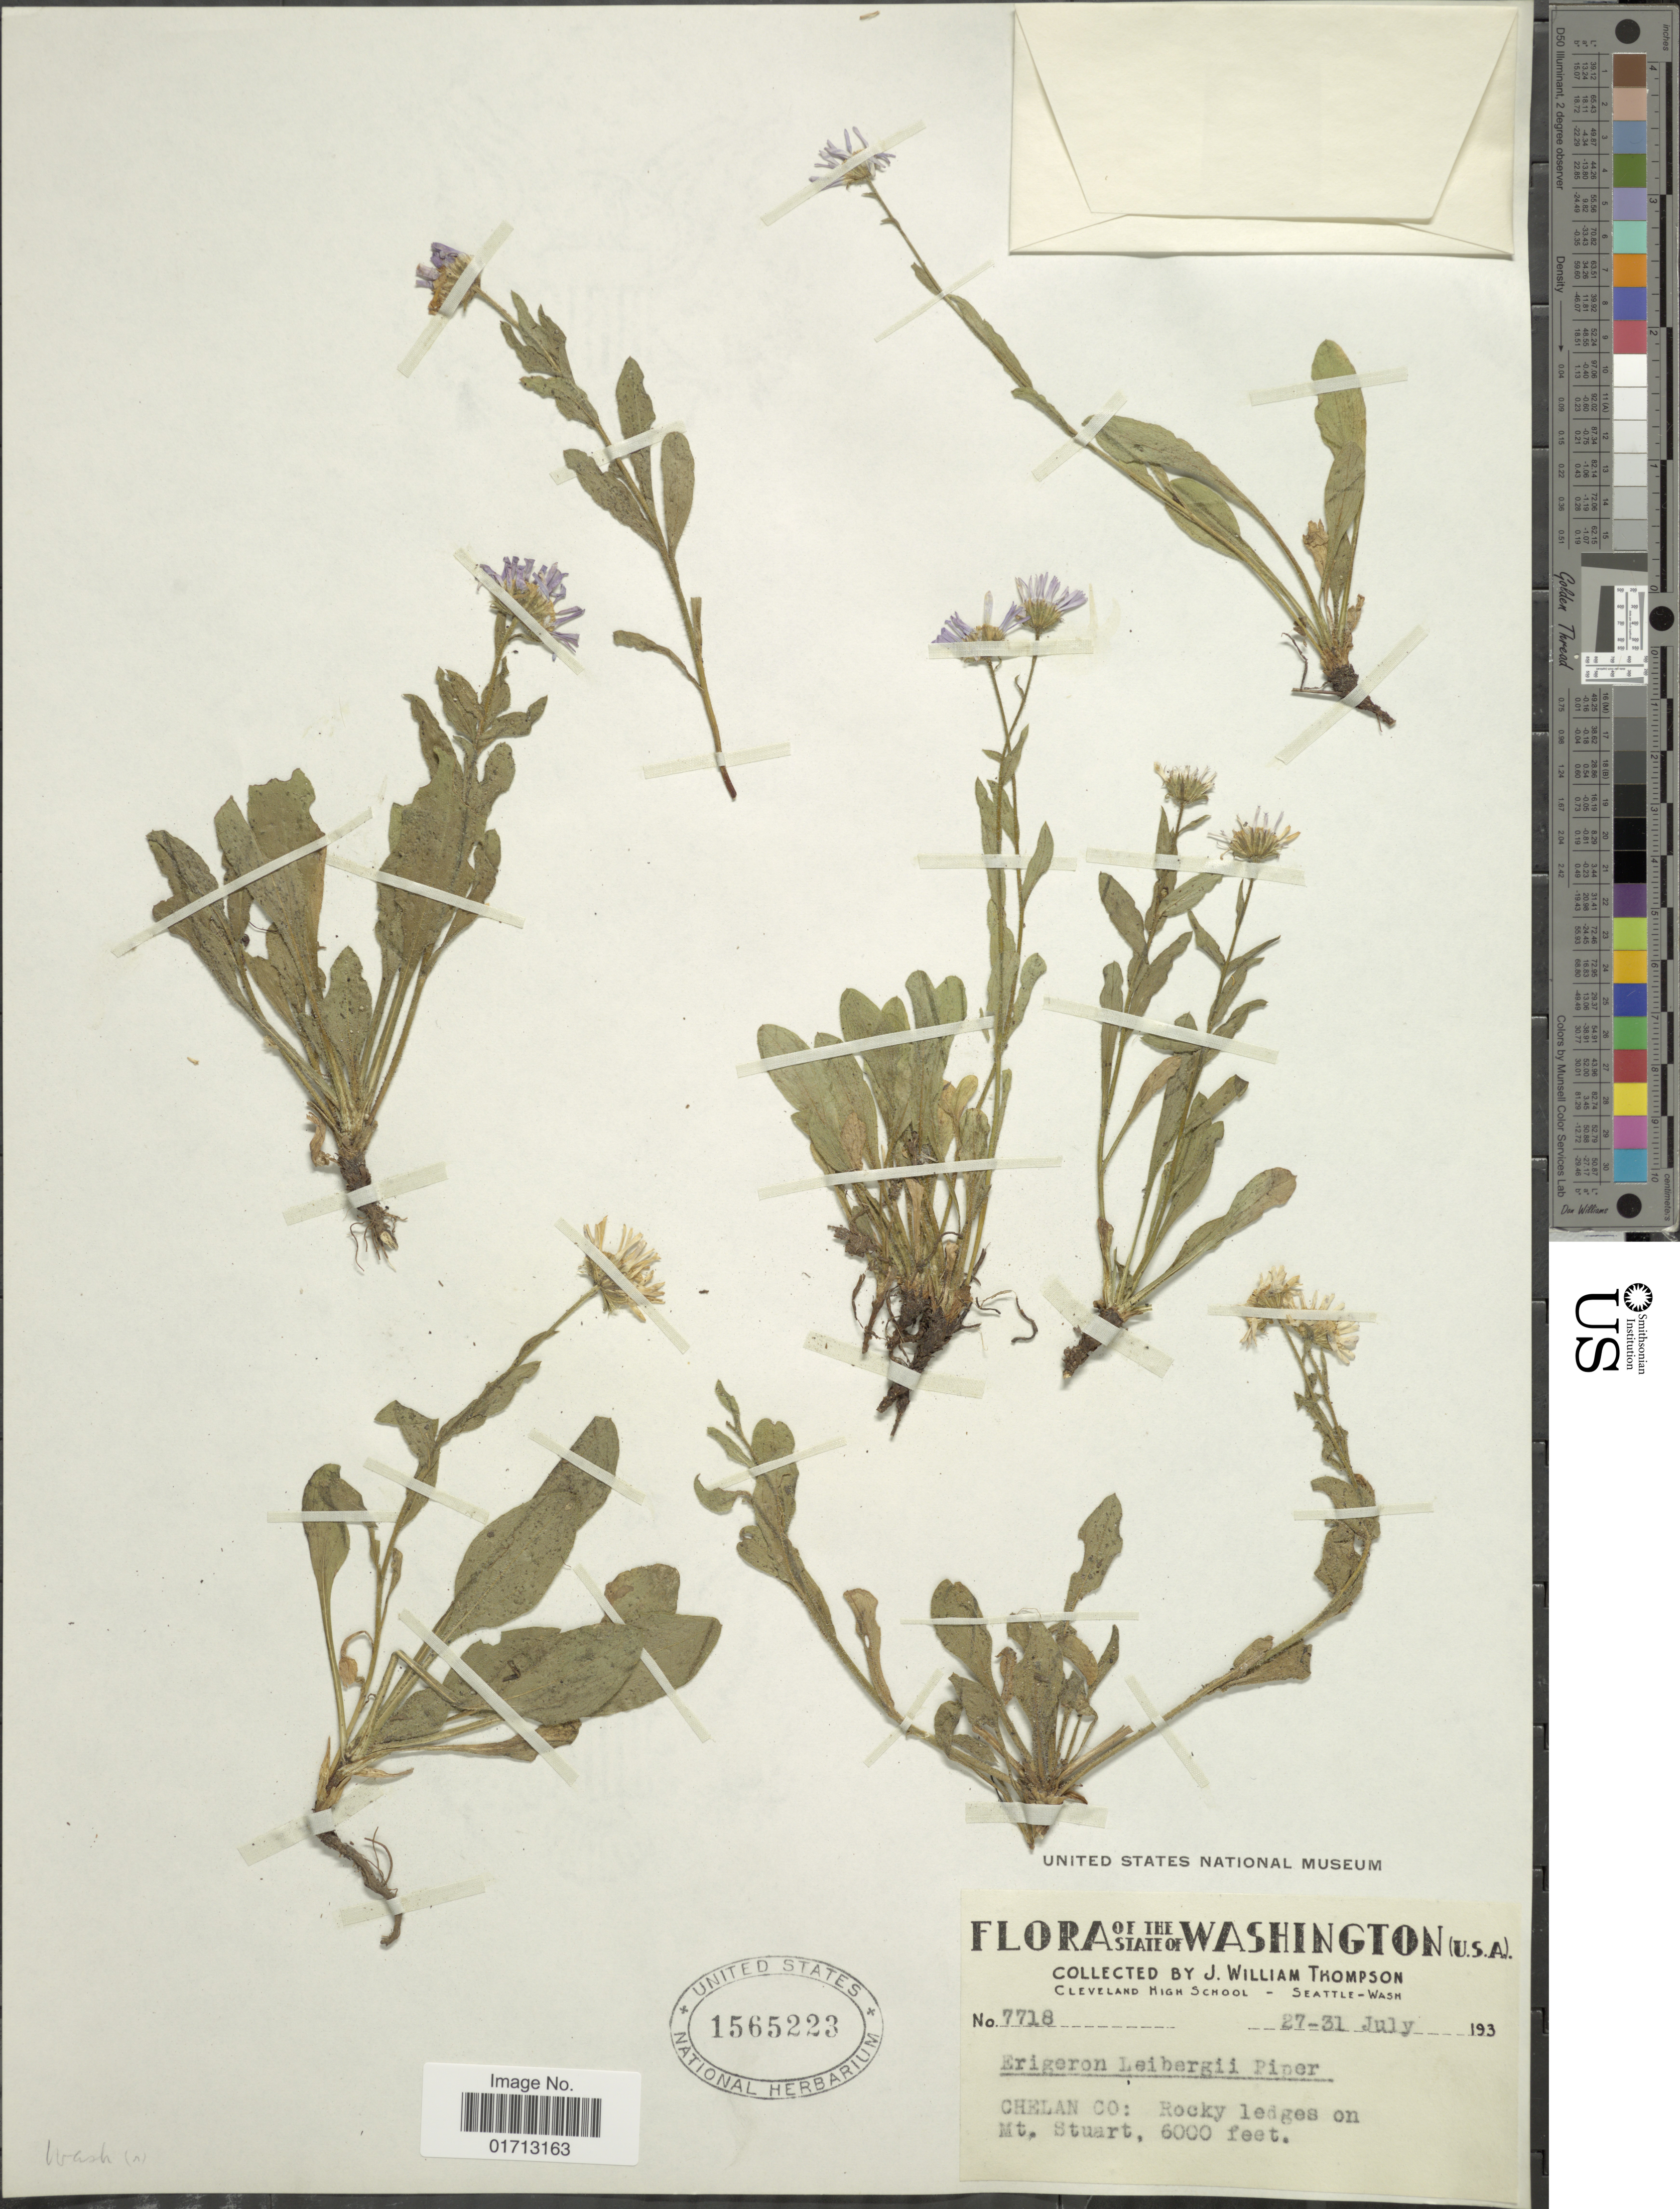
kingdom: Plantae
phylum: Tracheophyta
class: Magnoliopsida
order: Asterales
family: Asteraceae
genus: Erigeron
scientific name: Erigeron leibergii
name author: Piper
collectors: J. W. Thompson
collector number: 7718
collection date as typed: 193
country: United States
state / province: Washington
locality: Chelan Countym Mt, Stuart.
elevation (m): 1829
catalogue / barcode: US 1565223